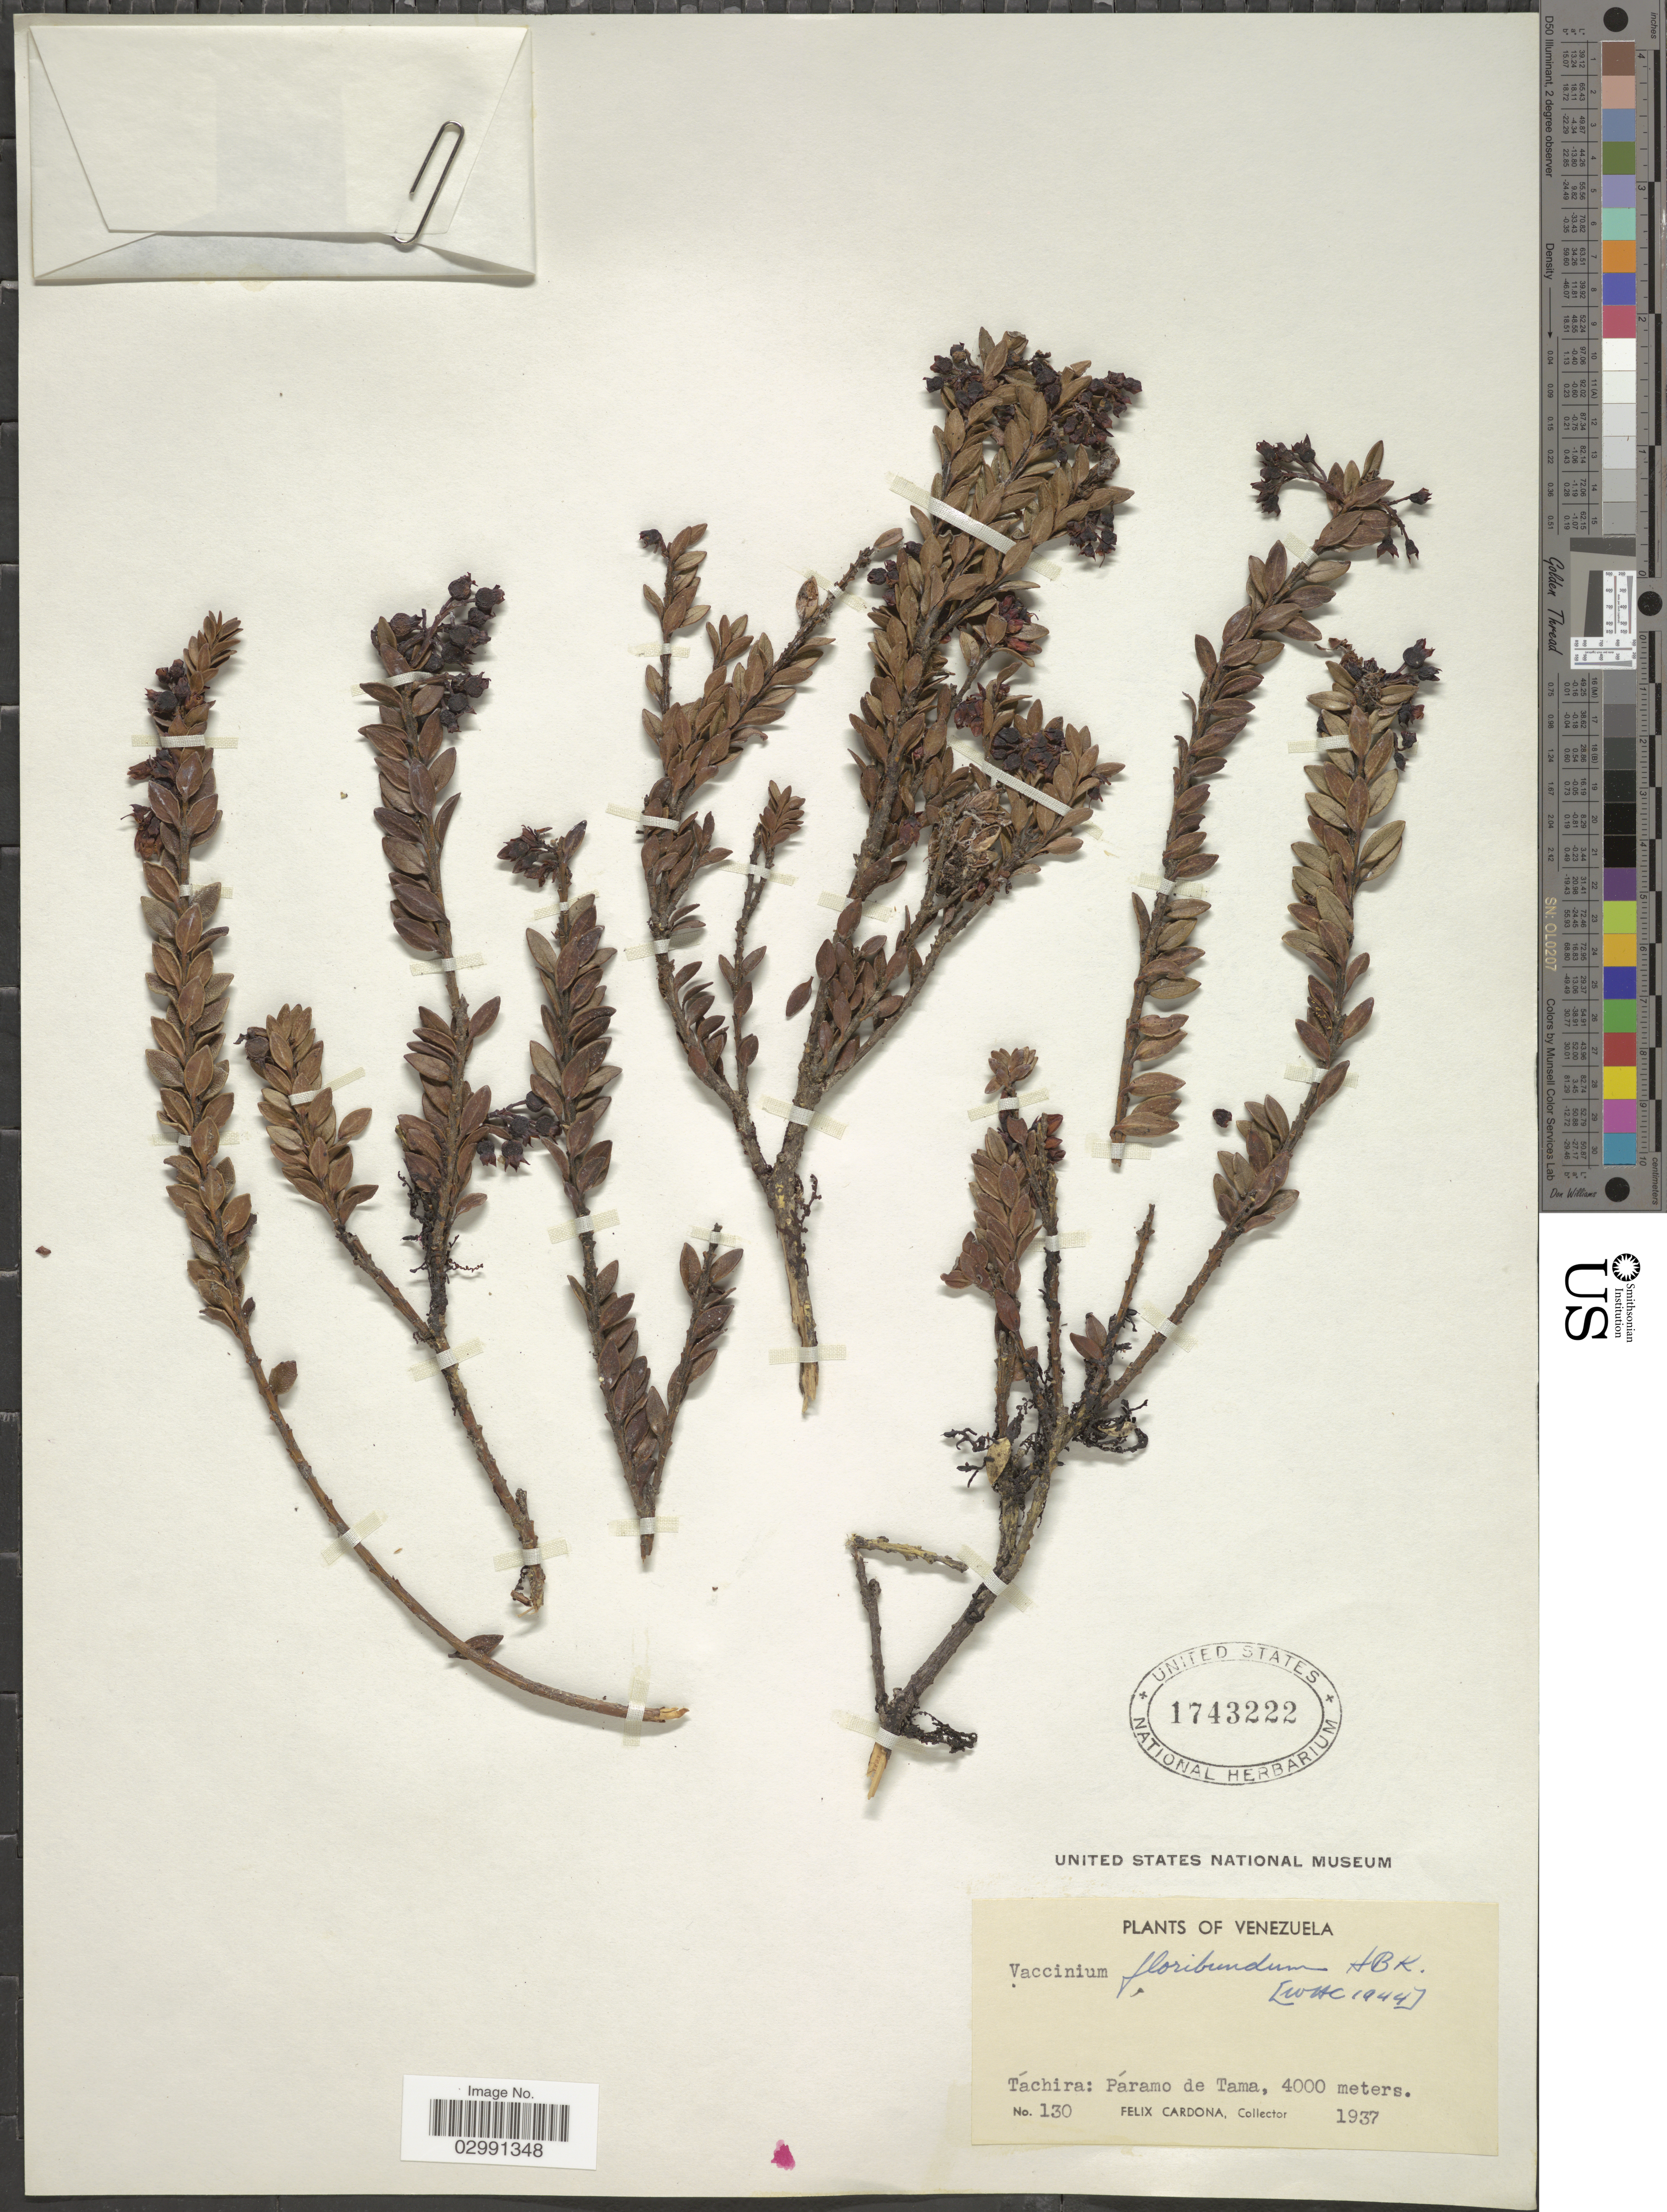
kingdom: Plantae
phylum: Tracheophyta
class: Magnoliopsida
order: Ericales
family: Ericaceae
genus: Vaccinium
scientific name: Vaccinium floribundum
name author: Kunth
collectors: F. Cardona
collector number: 130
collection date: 1937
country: Venezuela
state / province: Tachira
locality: Táchira: Páramo de Tama.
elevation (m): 4000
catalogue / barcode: US 1743222